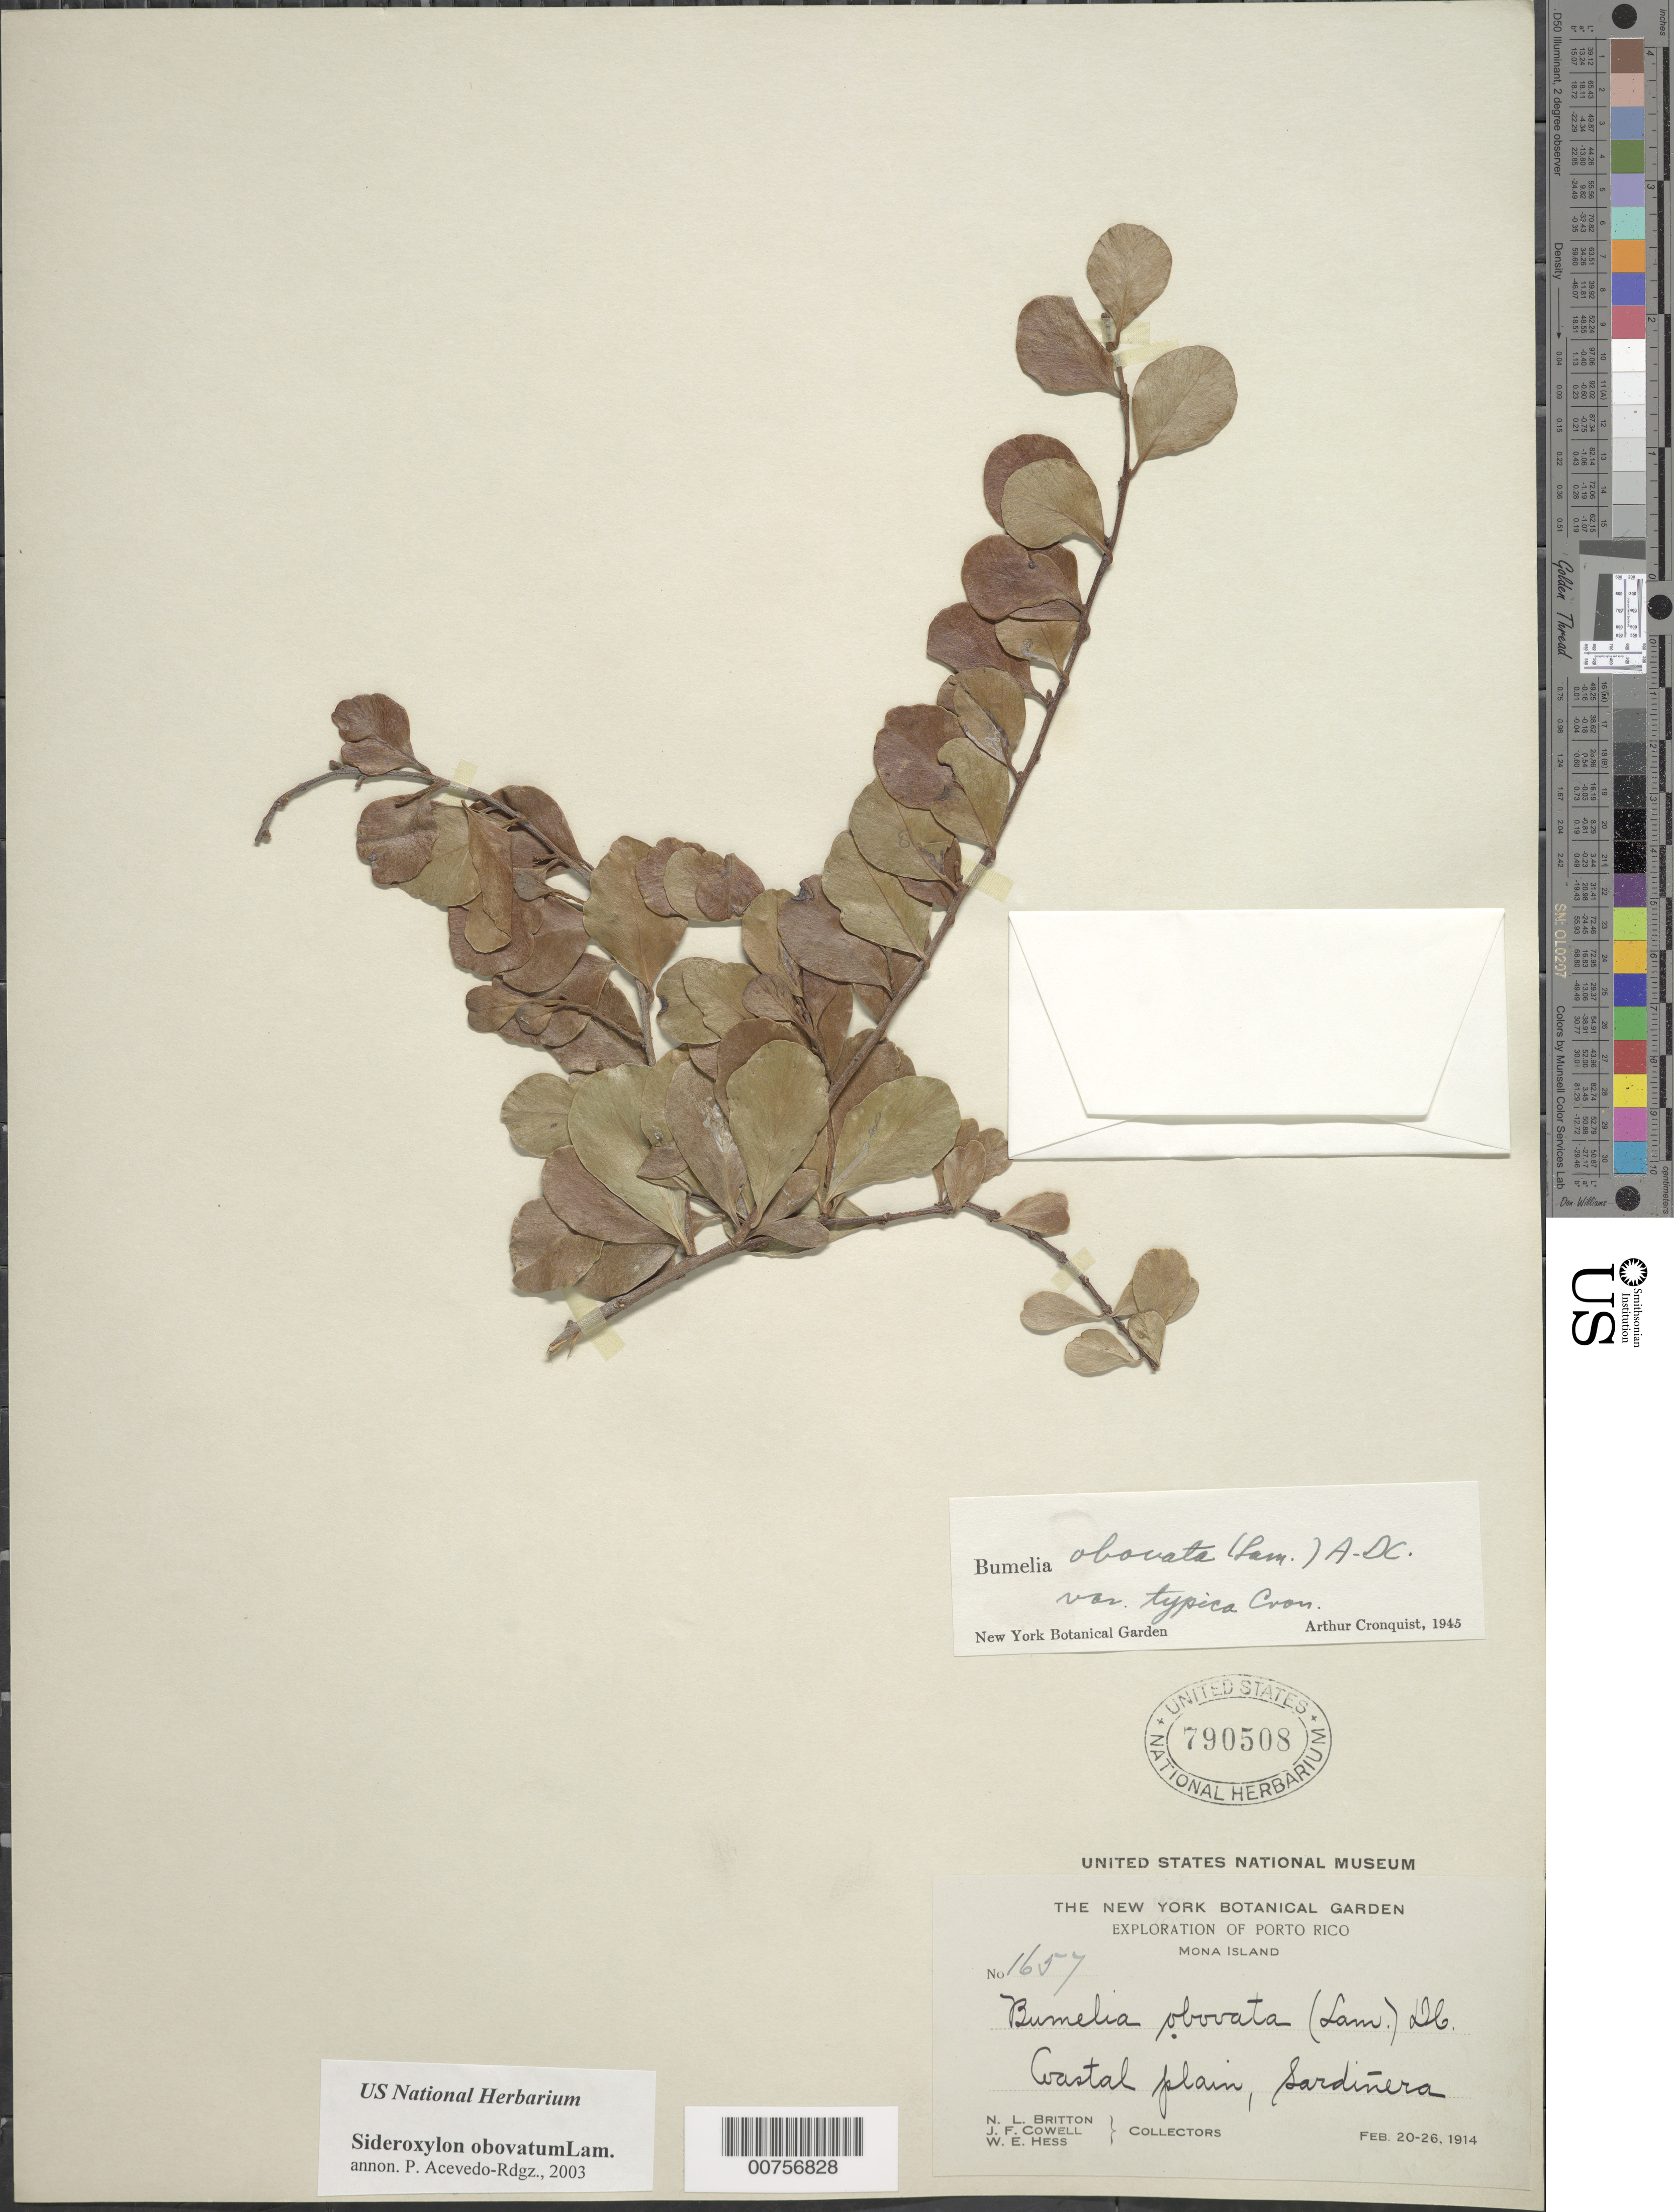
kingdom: Plantae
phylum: Tracheophyta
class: Magnoliopsida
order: Ericales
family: Sapotaceae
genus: Sideroxylon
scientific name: Sideroxylon obovatum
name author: Lam.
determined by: Acevedo-Rodríguez, P., (BOT), Smithsonian Institution - National Museum of Natural History (UNITED STATES)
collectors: N. Britton, J. F. Cowell & W. Hess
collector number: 1657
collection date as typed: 20 Feb 1914 to 26 Feb 1914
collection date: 1914-02-20/1914-02-26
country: Puerto Rico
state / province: Mayaguëz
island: Mona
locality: Mona Island: Sardinera.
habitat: Coastal Plain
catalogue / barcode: US 790508